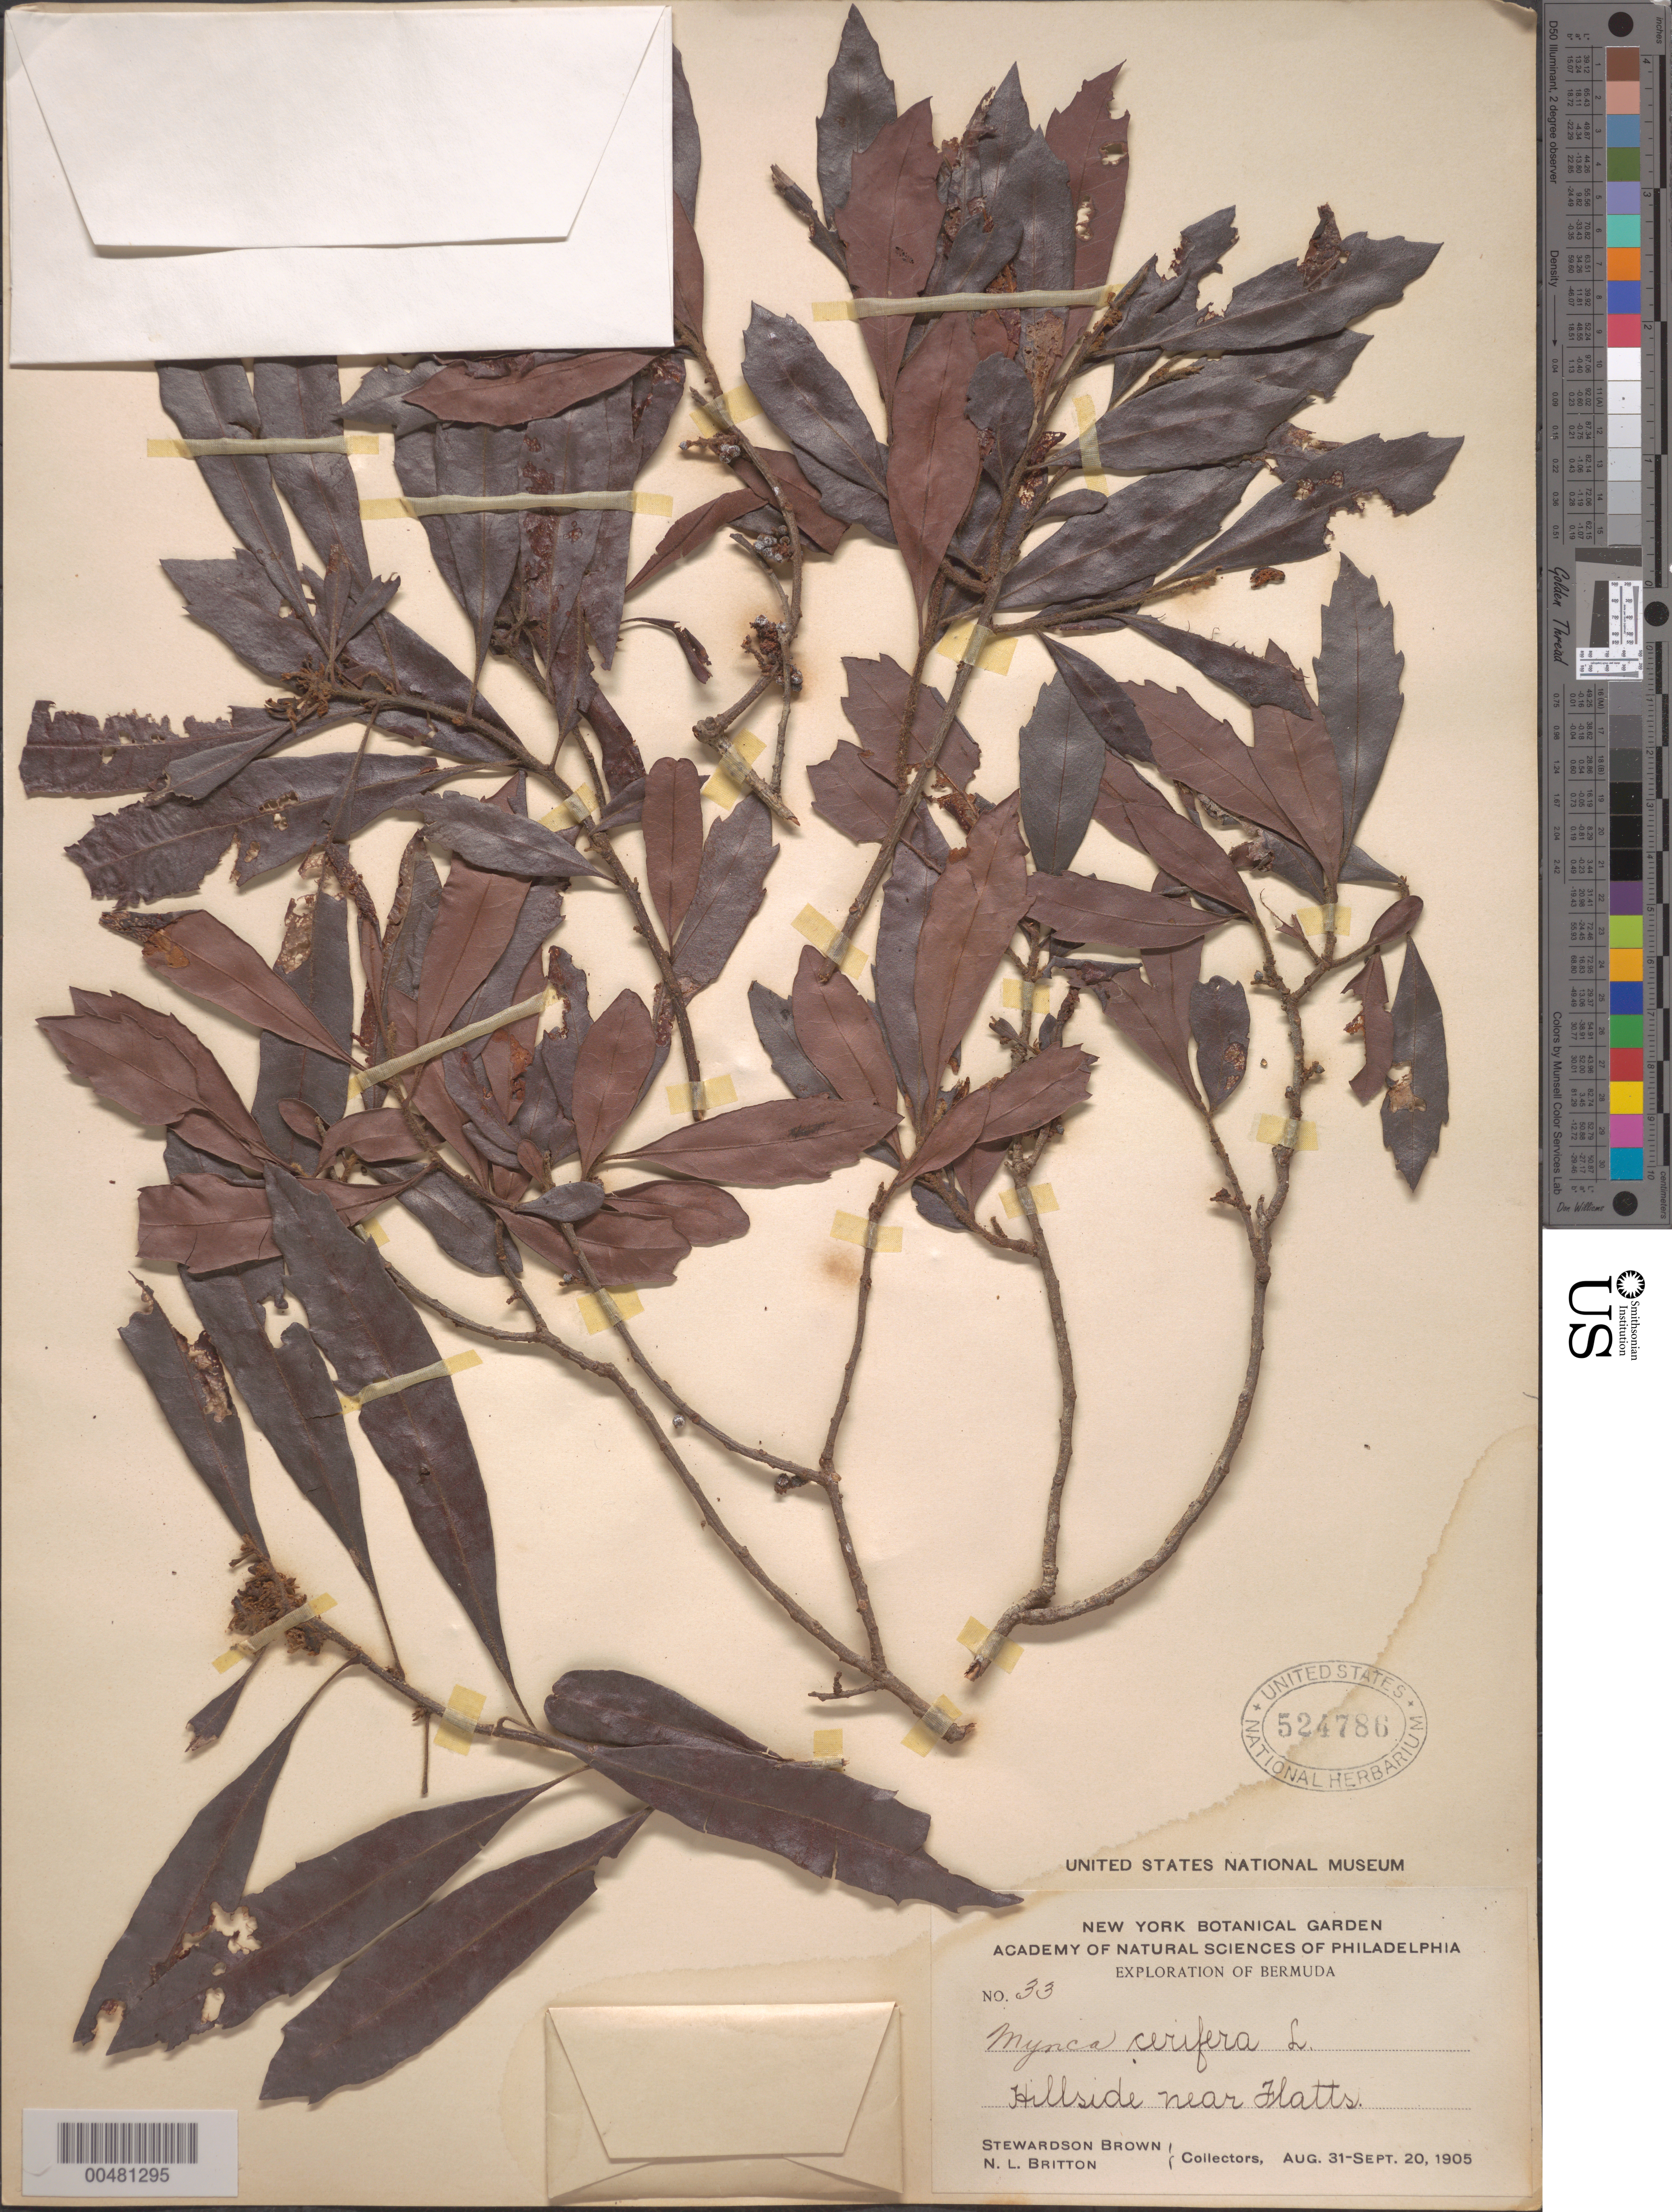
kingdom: Plantae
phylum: Tracheophyta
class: Magnoliopsida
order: Fagales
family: Myricaceae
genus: Morella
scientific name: Morella cerifera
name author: (L.) Small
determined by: Strong, M. T., (US), Smithsonian Institution - National Museum of Natural History (UNITED STATES)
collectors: S. Brown & N. Britton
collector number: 33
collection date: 1905-08-31/1905-09-20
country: Bermuda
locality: Flatts, near.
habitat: Hillside.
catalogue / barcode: US 524786